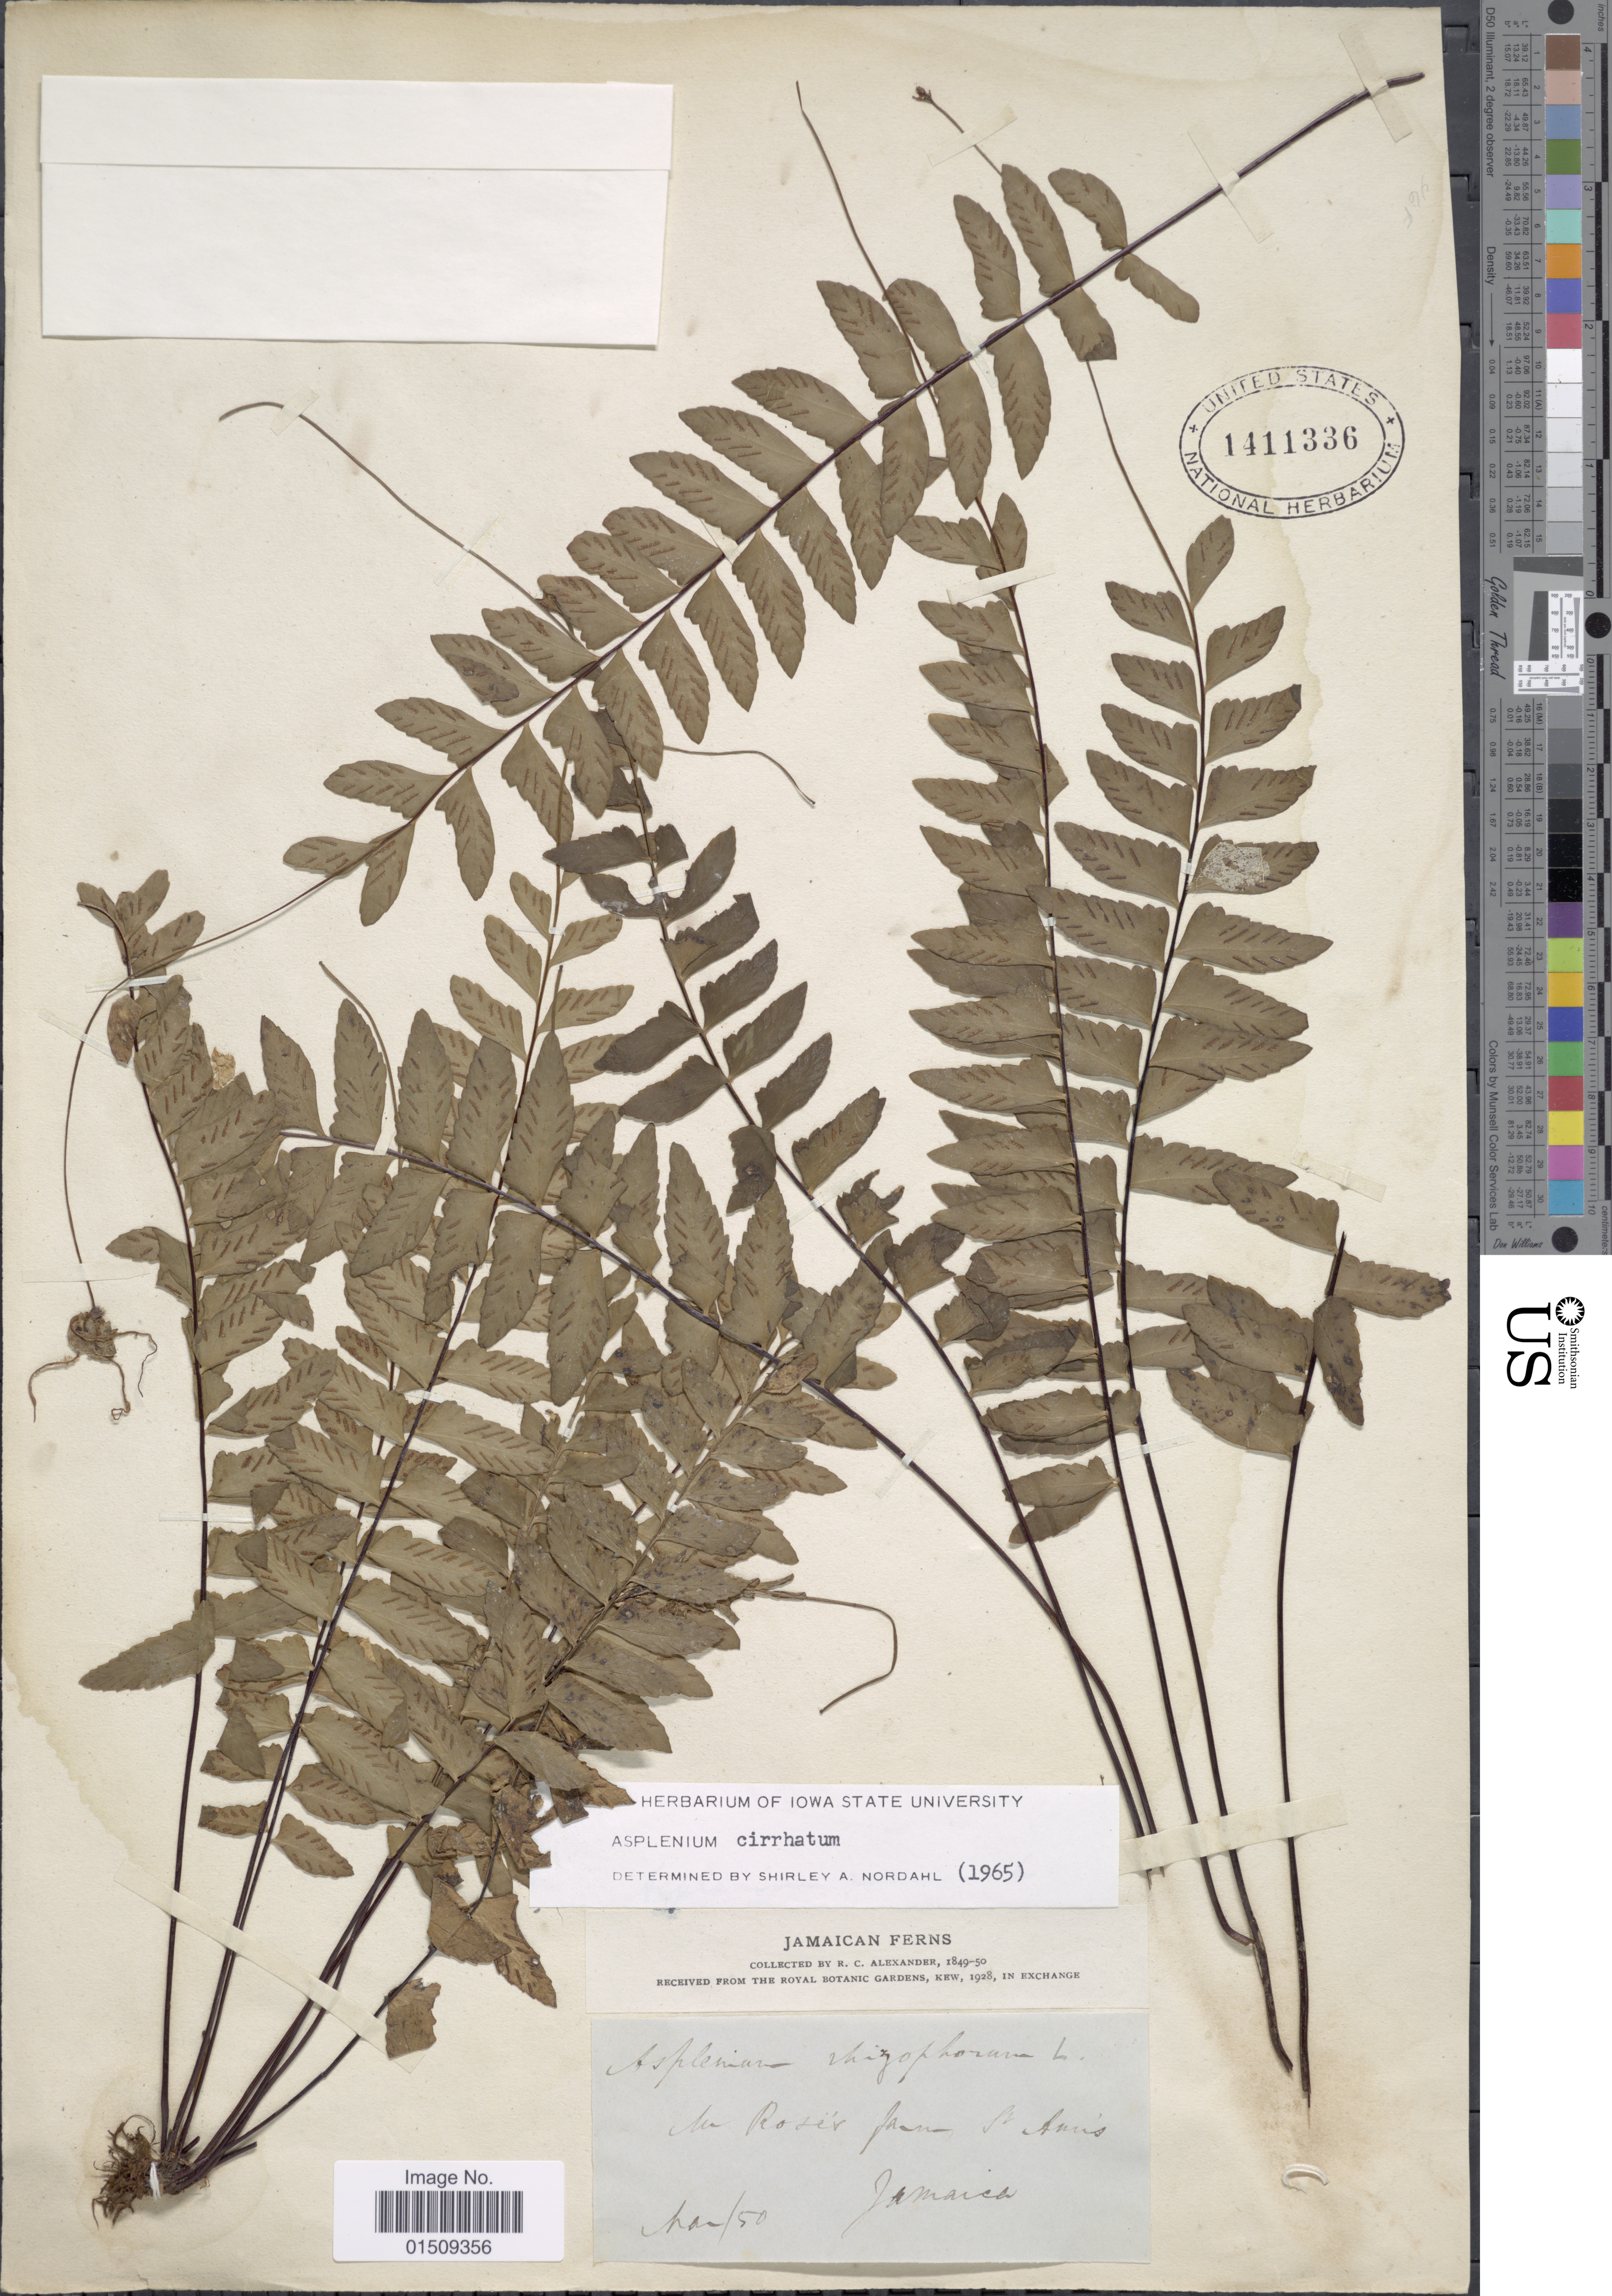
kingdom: Plantae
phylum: Tracheophyta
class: Polypodiopsida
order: Polypodiales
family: Aspleniaceae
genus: Asplenium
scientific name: Asplenium radicans var. cirrhatum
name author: (Rich. ex Willd.) Rosenst.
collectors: R. C. Alexander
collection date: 1950-03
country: Jamaica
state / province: Saint Ann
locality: In Rose's farm, St. Ann's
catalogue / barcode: US 1411336